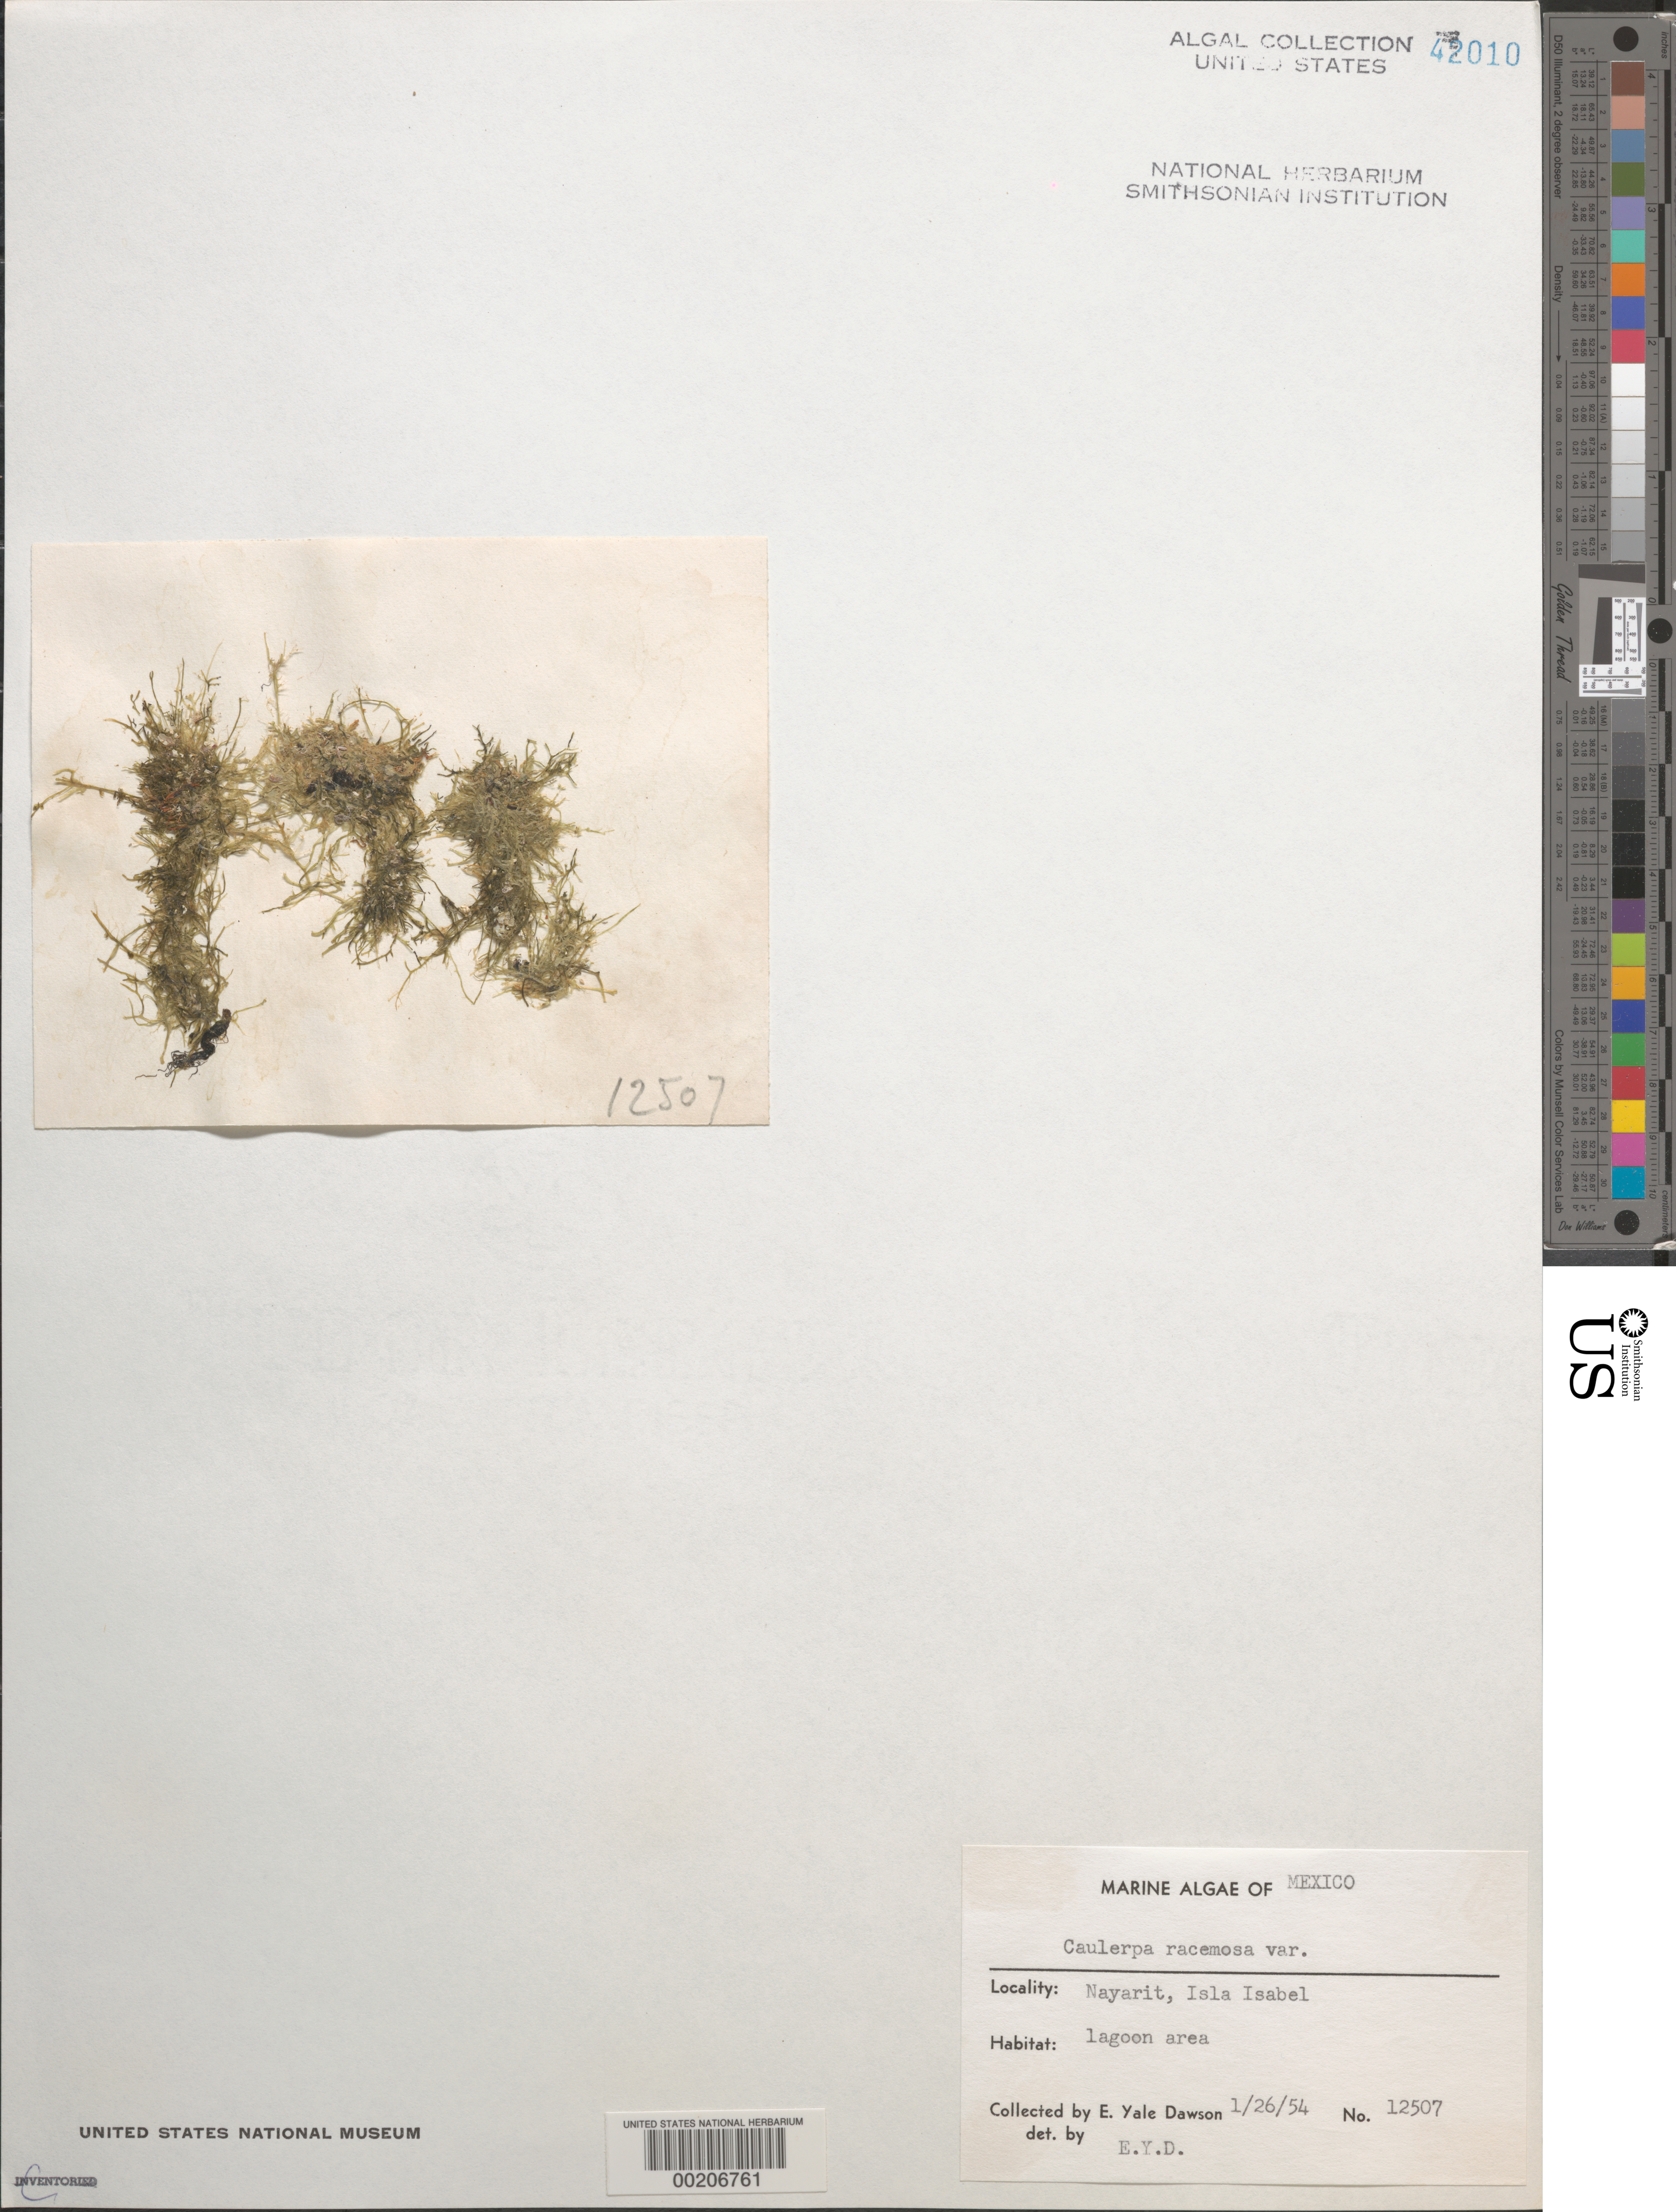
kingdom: Plantae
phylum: Chlorophyta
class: Ulvophyceae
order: Bryopsidales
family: Caulerpaceae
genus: Caulerpa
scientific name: Caulerpa racemosa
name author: (Forssk.) J. Agardh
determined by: Dawson, E. Y.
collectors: E. Y. Dawson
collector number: EYD 12507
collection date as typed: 26 Jan 1954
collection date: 1954-01-26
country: Mexico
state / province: Nayarit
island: Isla Isabela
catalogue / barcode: US 42010